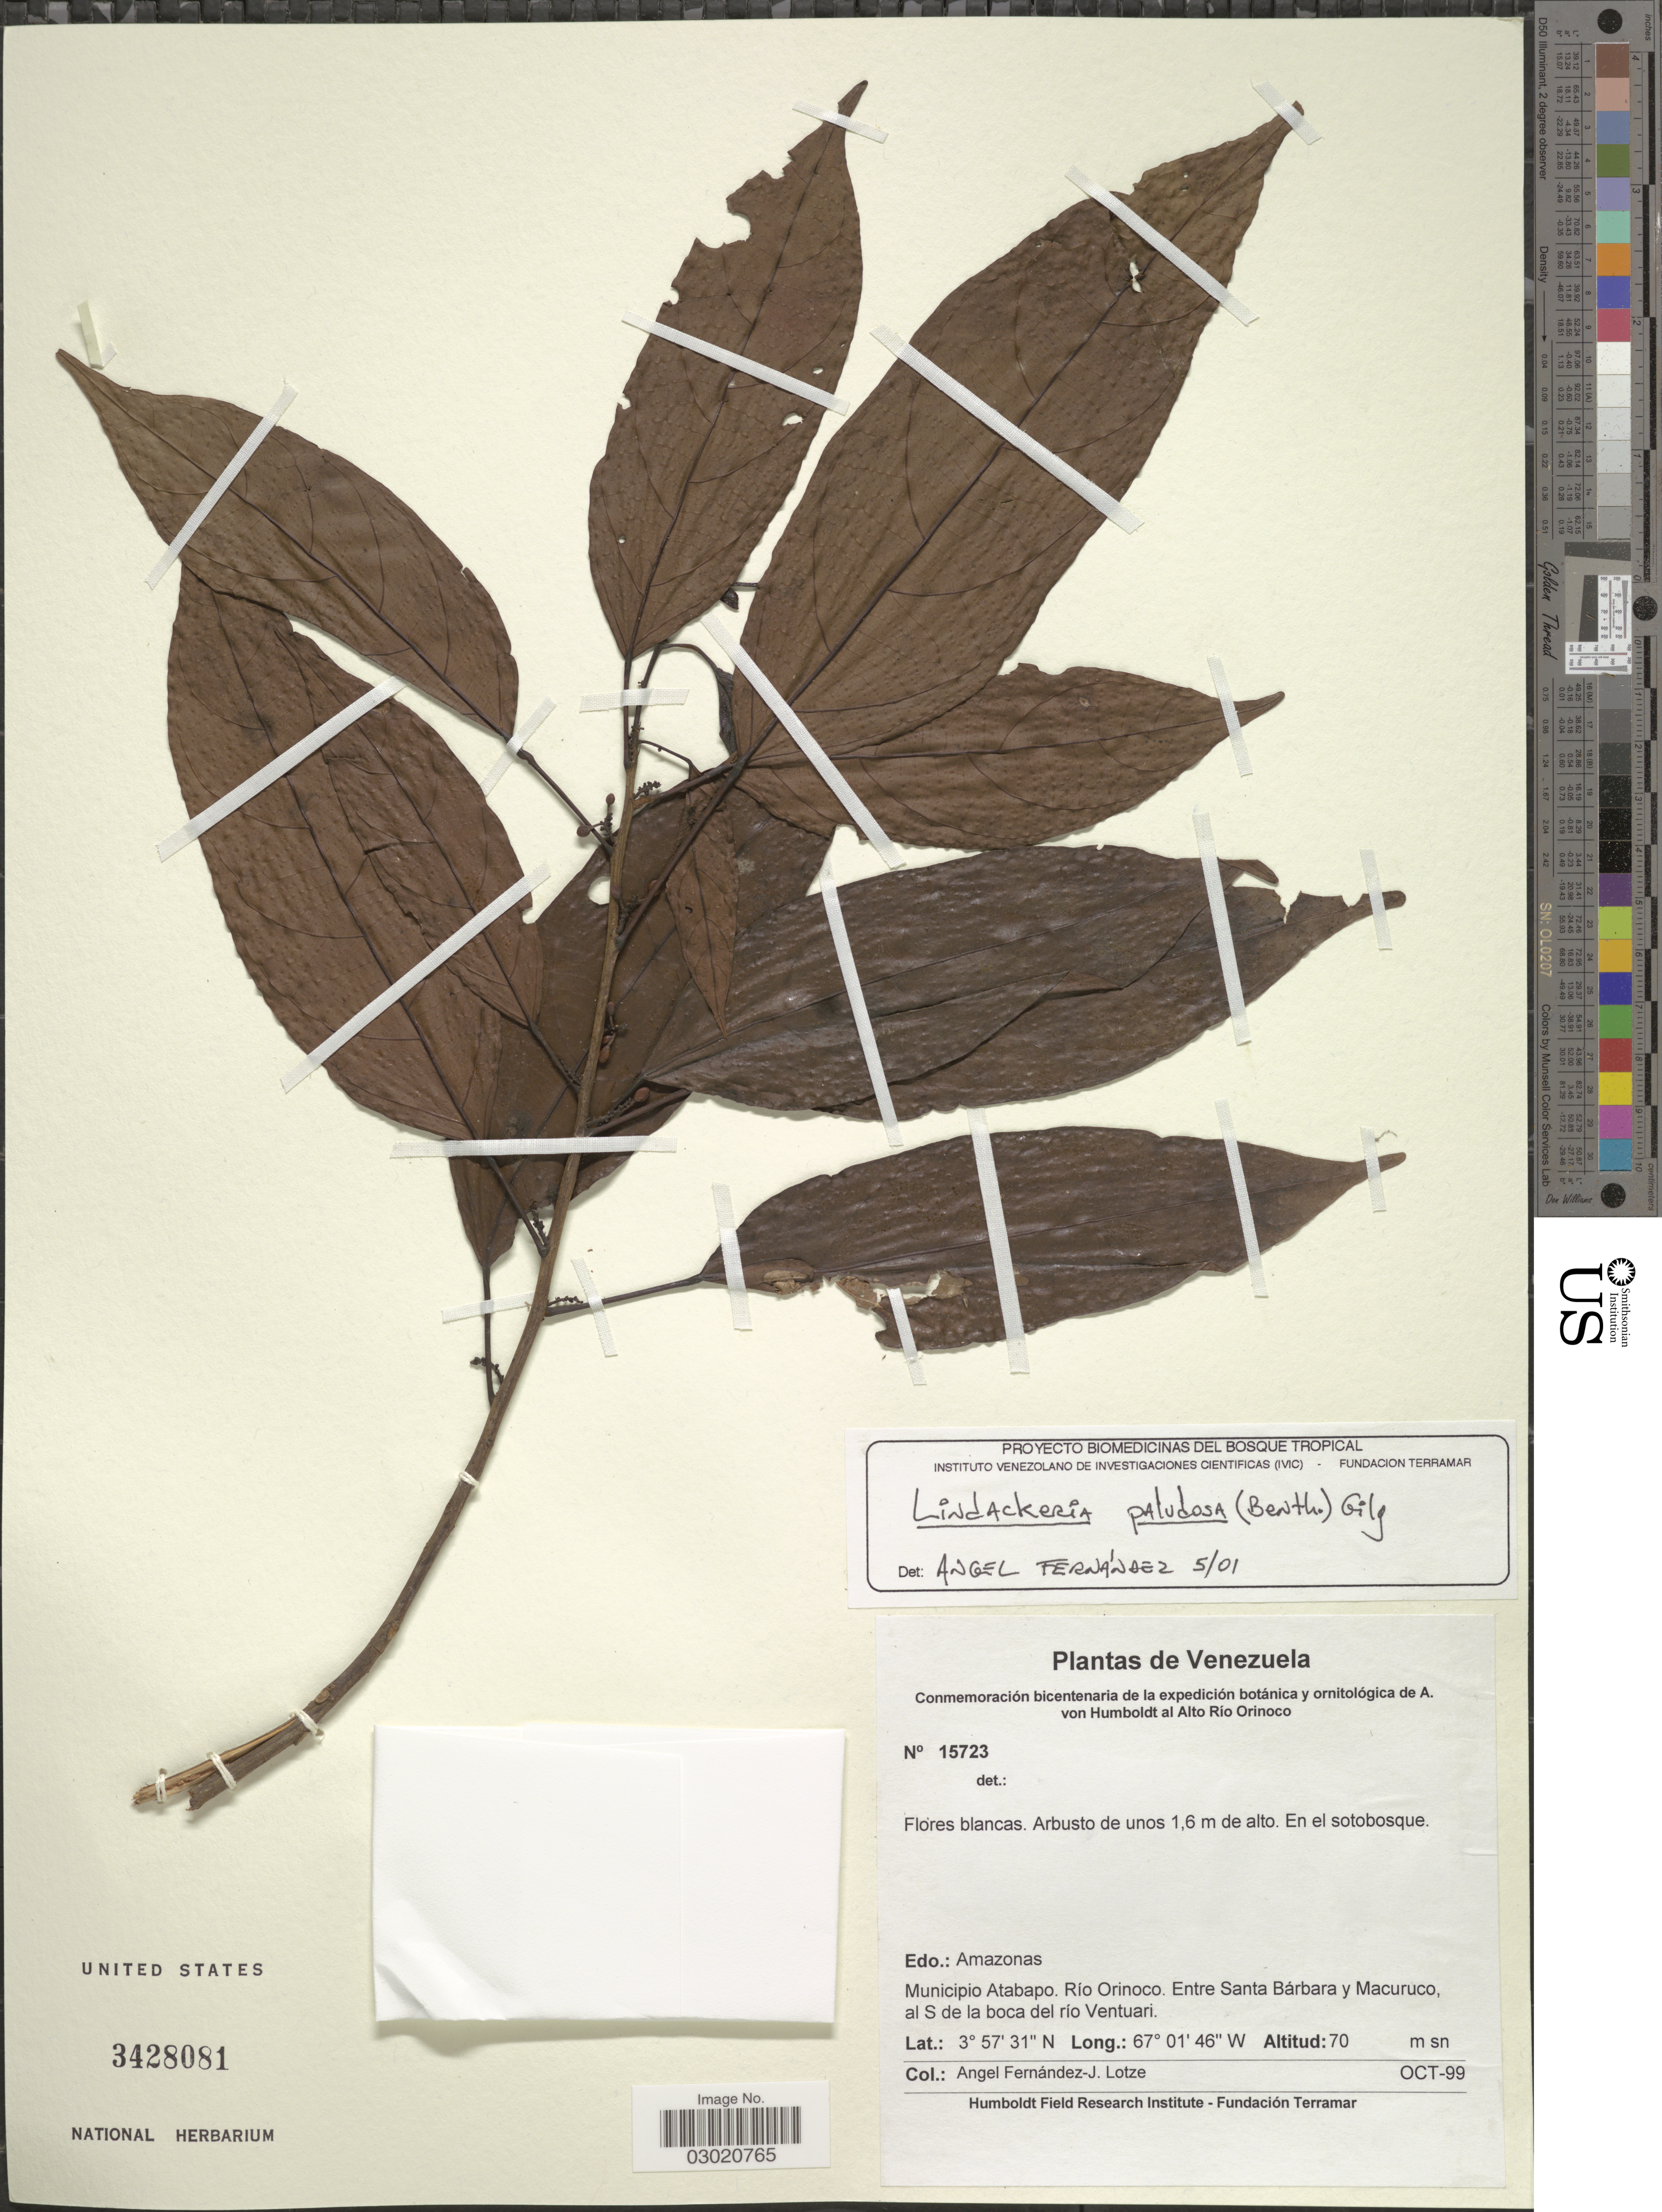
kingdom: Plantae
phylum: Tracheophyta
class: Magnoliopsida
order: Malpighiales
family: Achariaceae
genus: Lindackeria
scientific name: Lindackeria paludosa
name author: (Benth.) Gilg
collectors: Á. Fernández & J. Lotze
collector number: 15723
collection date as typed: Transcribed d/m/y: /10/99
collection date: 1999-10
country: Venezuela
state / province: Amazonas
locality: Municipio Atabapo, Río Orinoco, Entre Santa Bárbara y Macuruco, al S de la boca del río Ventuari.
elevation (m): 70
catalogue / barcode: US 3428081